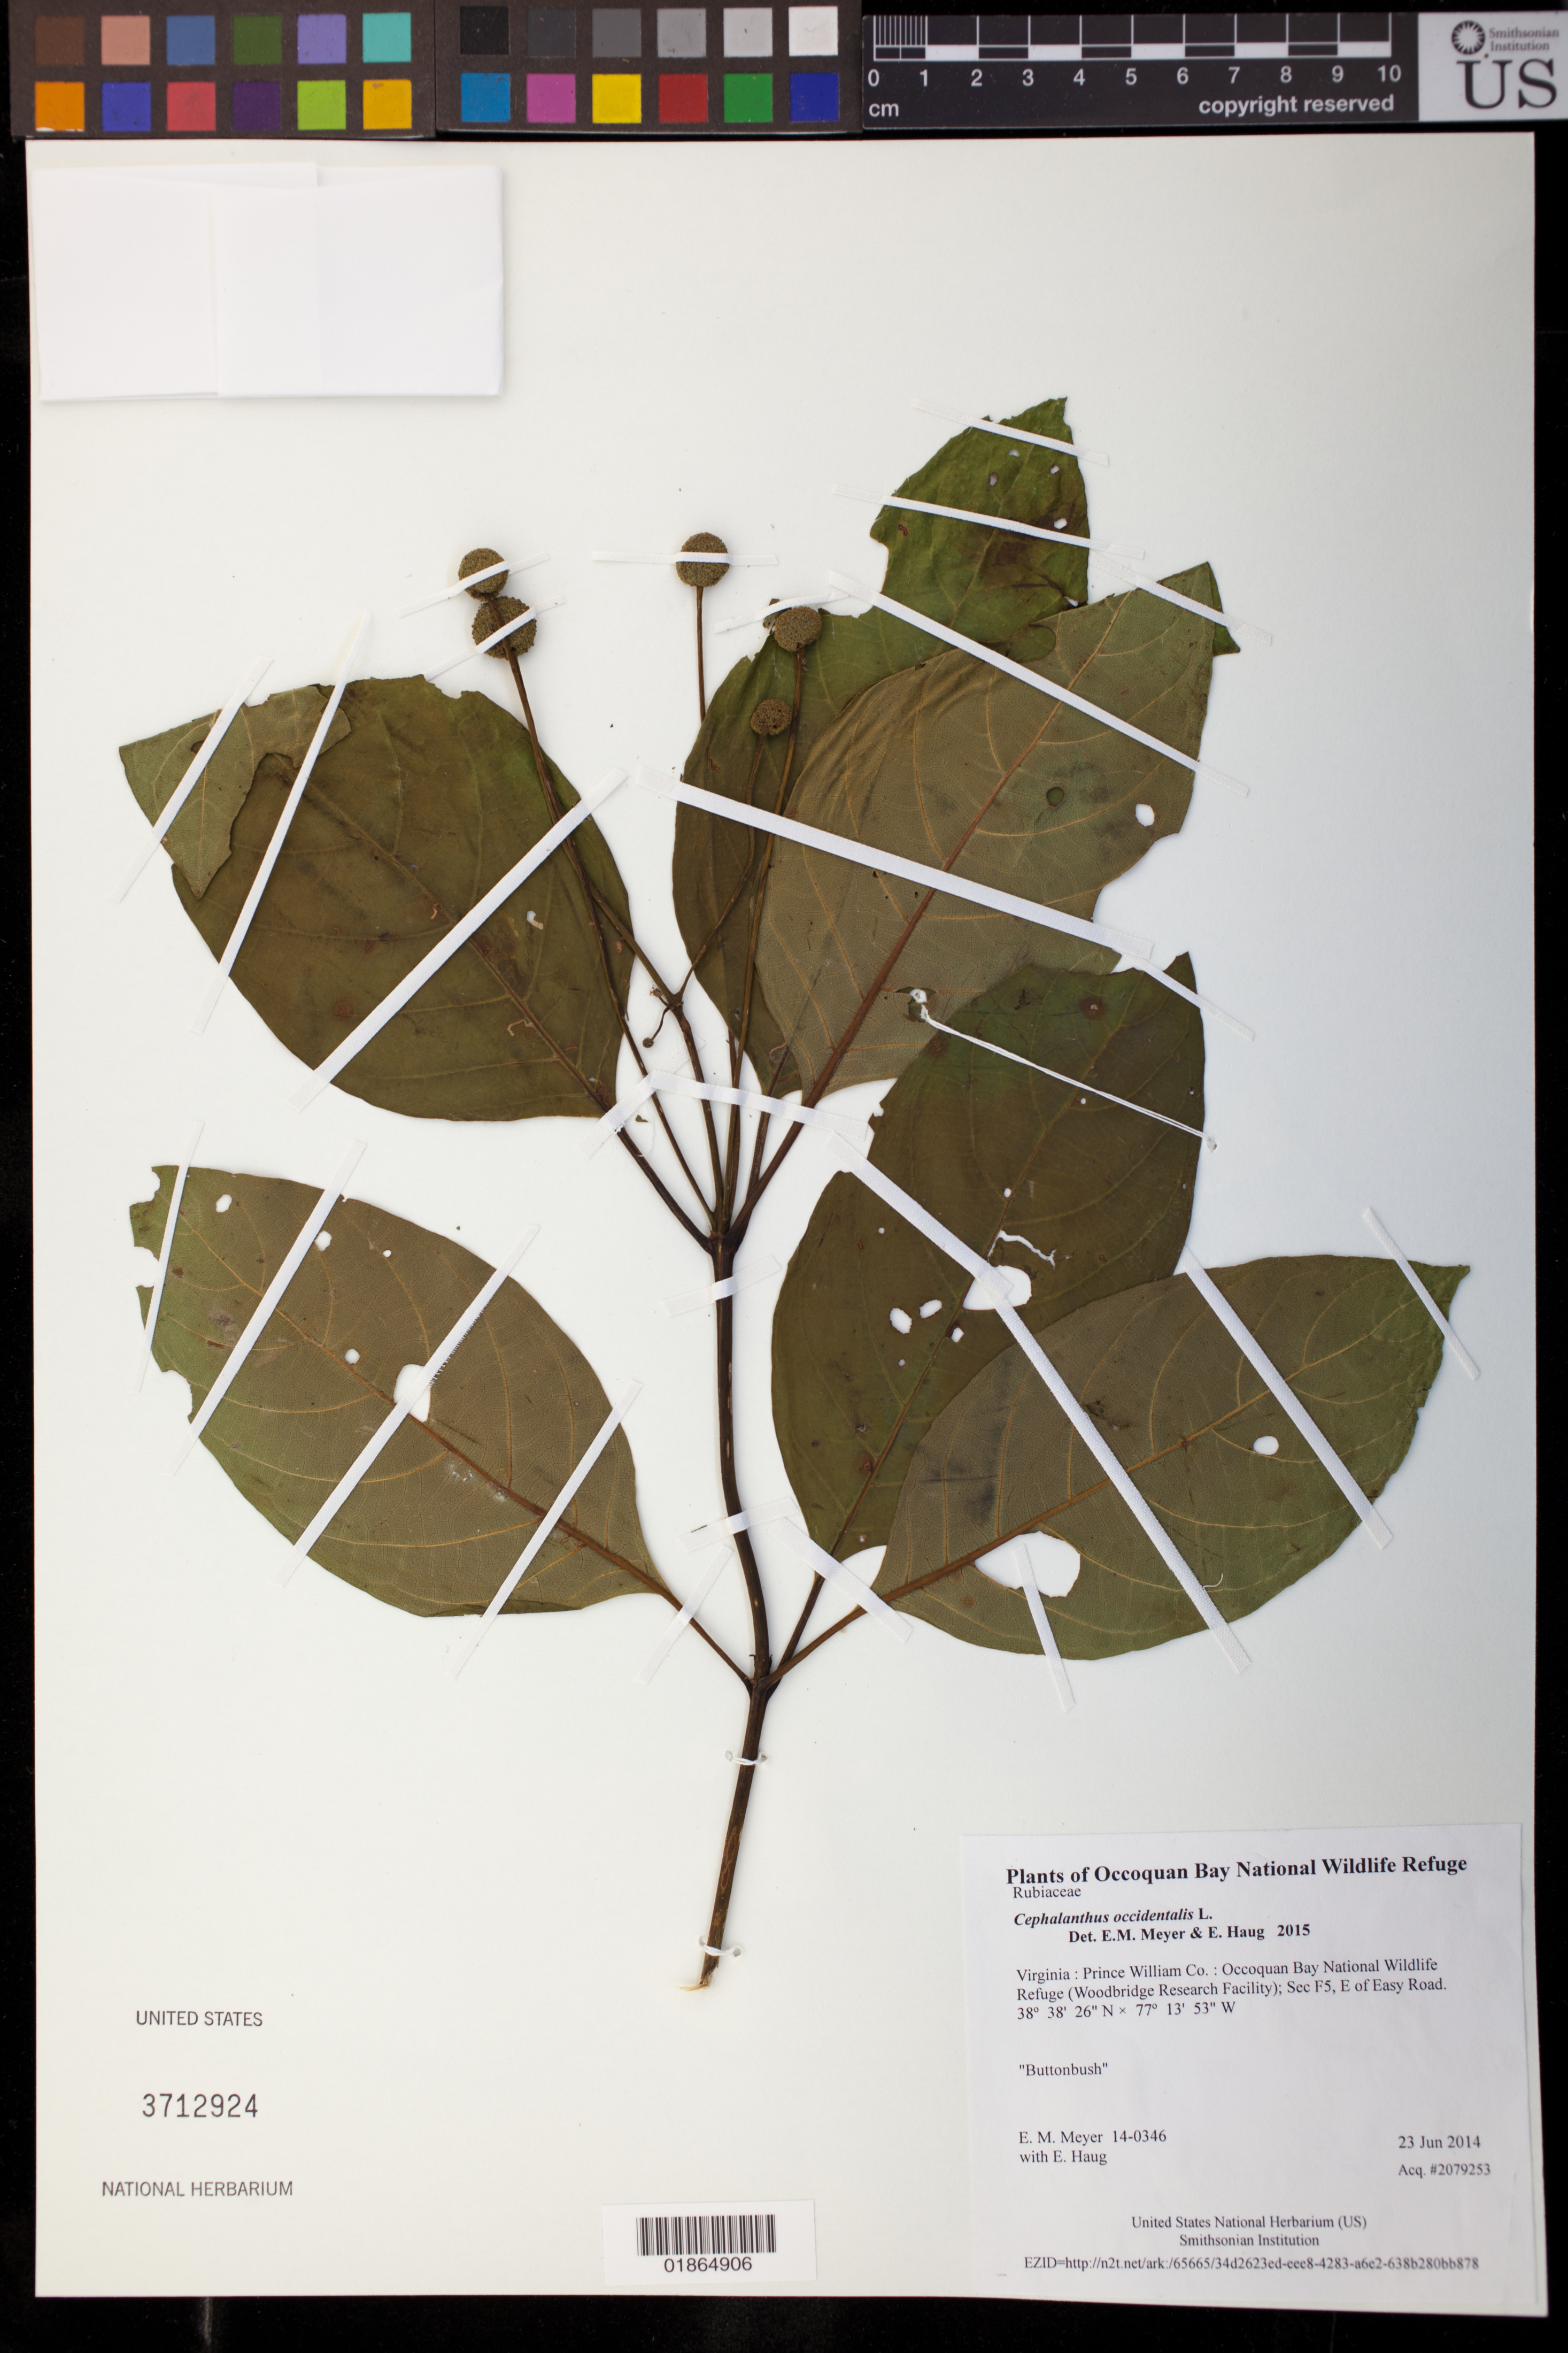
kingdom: Plantae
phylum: Tracheophyta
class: Magnoliopsida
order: Gentianales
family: Rubiaceae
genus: Cephalanthus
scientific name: Cephalanthus occidentalis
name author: L.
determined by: Meyer, E. M.; Haug, E.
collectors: E. M. Meyer & E. Haug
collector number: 14-0346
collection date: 2014-06-23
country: United States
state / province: Virginia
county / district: Prince William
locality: Occoquan Bay National Wildlife Refuge (Woodbridge Research Facility); Sec F5, E of Easy Road.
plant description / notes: Buttonbush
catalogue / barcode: US 3712924